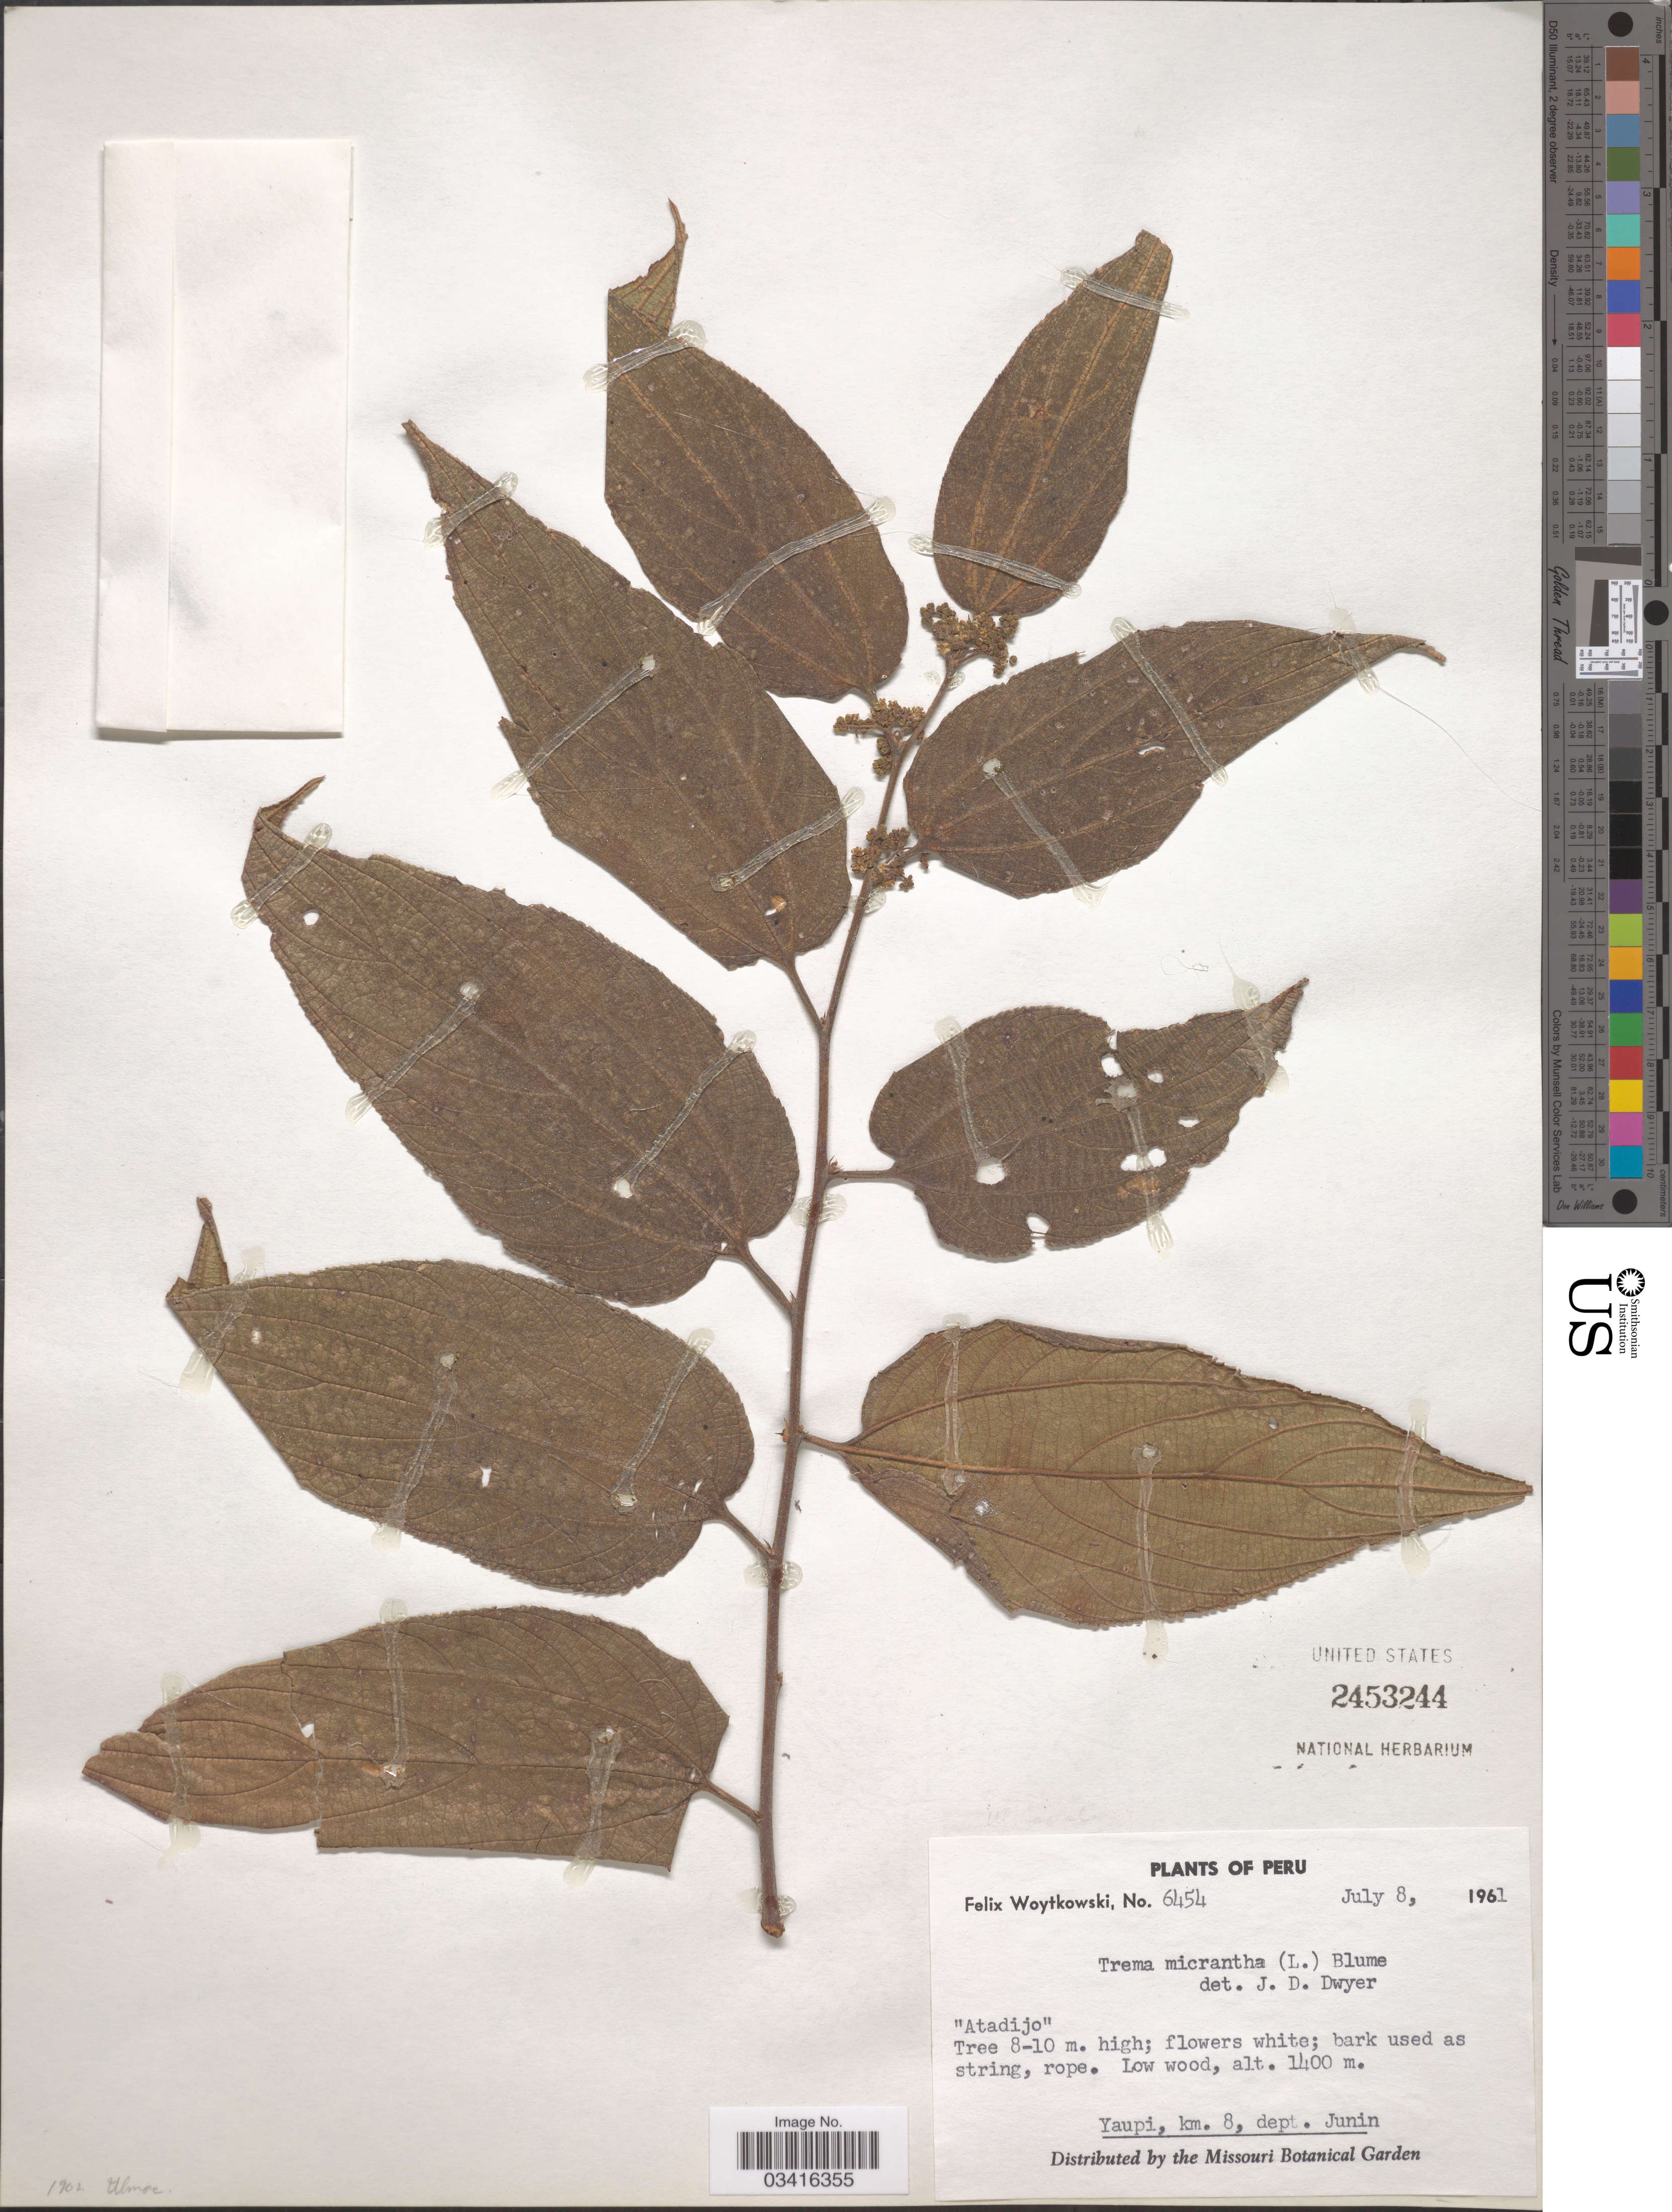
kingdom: Plantae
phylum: Tracheophyta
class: Magnoliopsida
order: Rosales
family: Cannabaceae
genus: Trema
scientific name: Trema micranthum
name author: (L.) Blume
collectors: F. Woytkowski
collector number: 6454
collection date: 1961-07-08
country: Peru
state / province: Junín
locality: Yaupi, km 8, dept. Junin.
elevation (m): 1400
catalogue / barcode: US 2453244